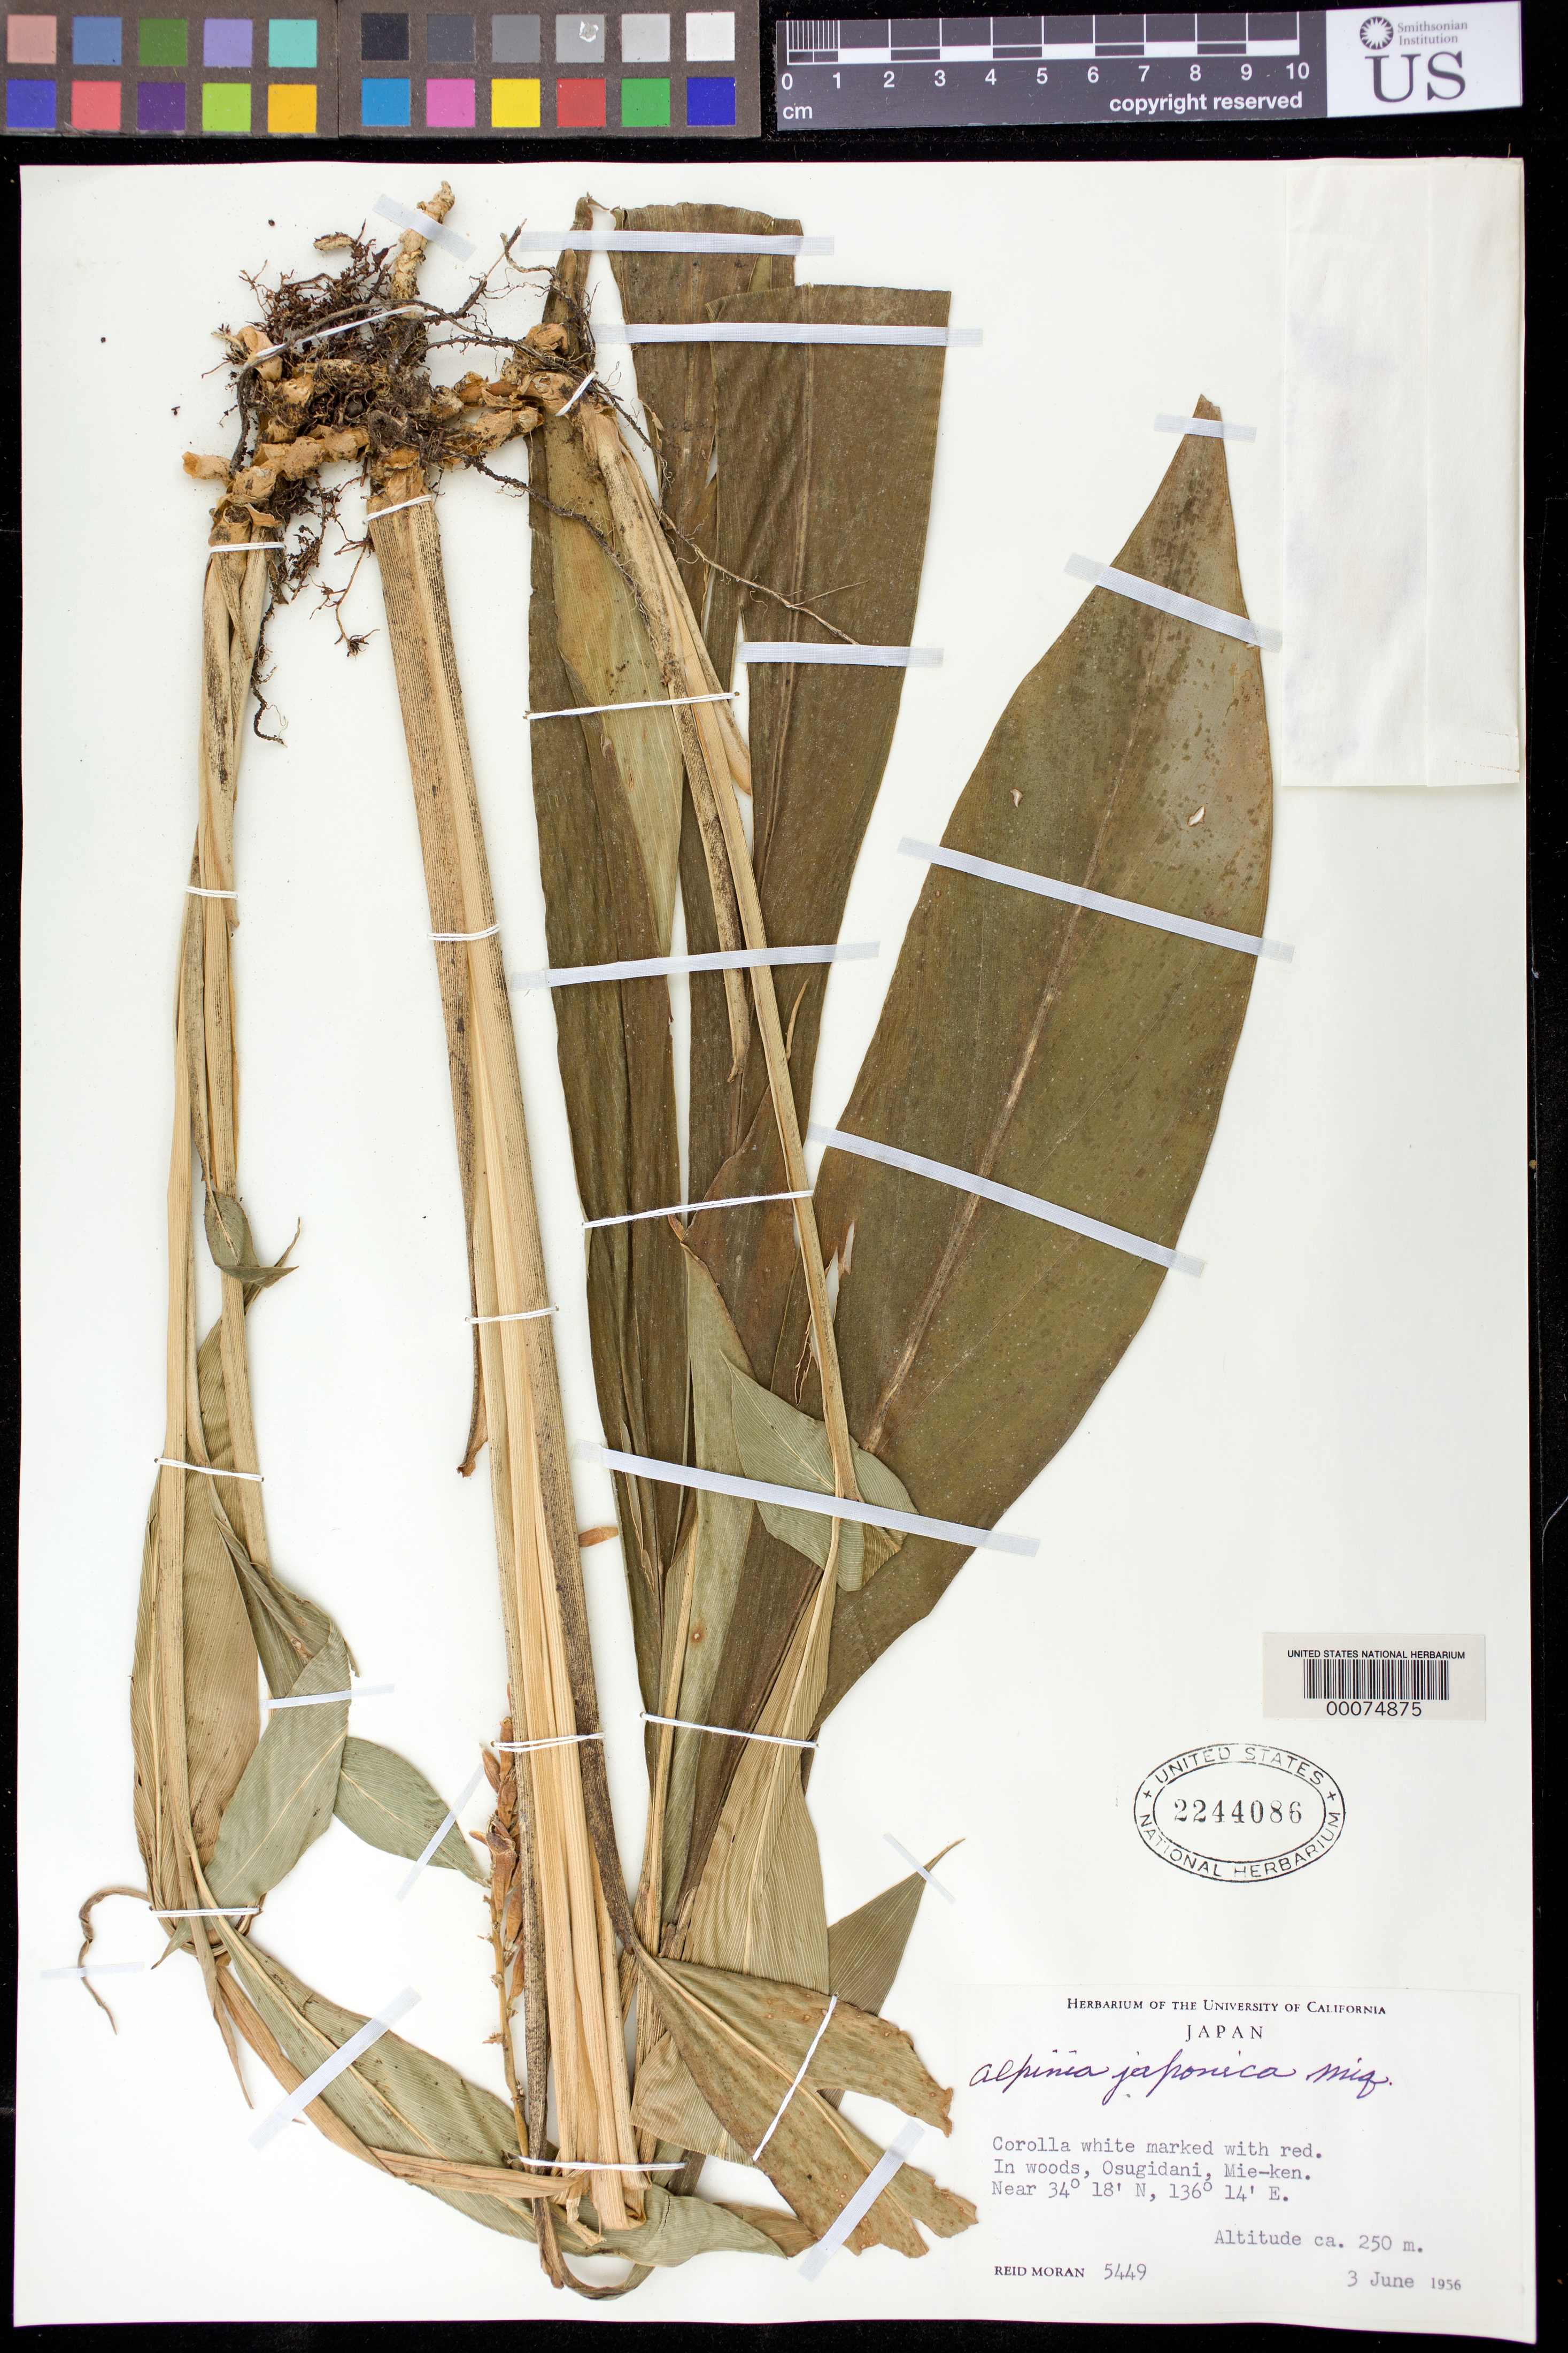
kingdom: Plantae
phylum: Tracheophyta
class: Liliopsida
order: Zingiberales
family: Zingiberaceae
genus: Alpinia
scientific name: Alpinia japonica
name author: (Thunb.) Miq.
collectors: R. V. Moran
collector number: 5449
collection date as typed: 03 Jun 1956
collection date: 1956-06-03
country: Japan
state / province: Mie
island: Honshu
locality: Osugidani, mie-ken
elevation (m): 250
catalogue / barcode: US 2244086